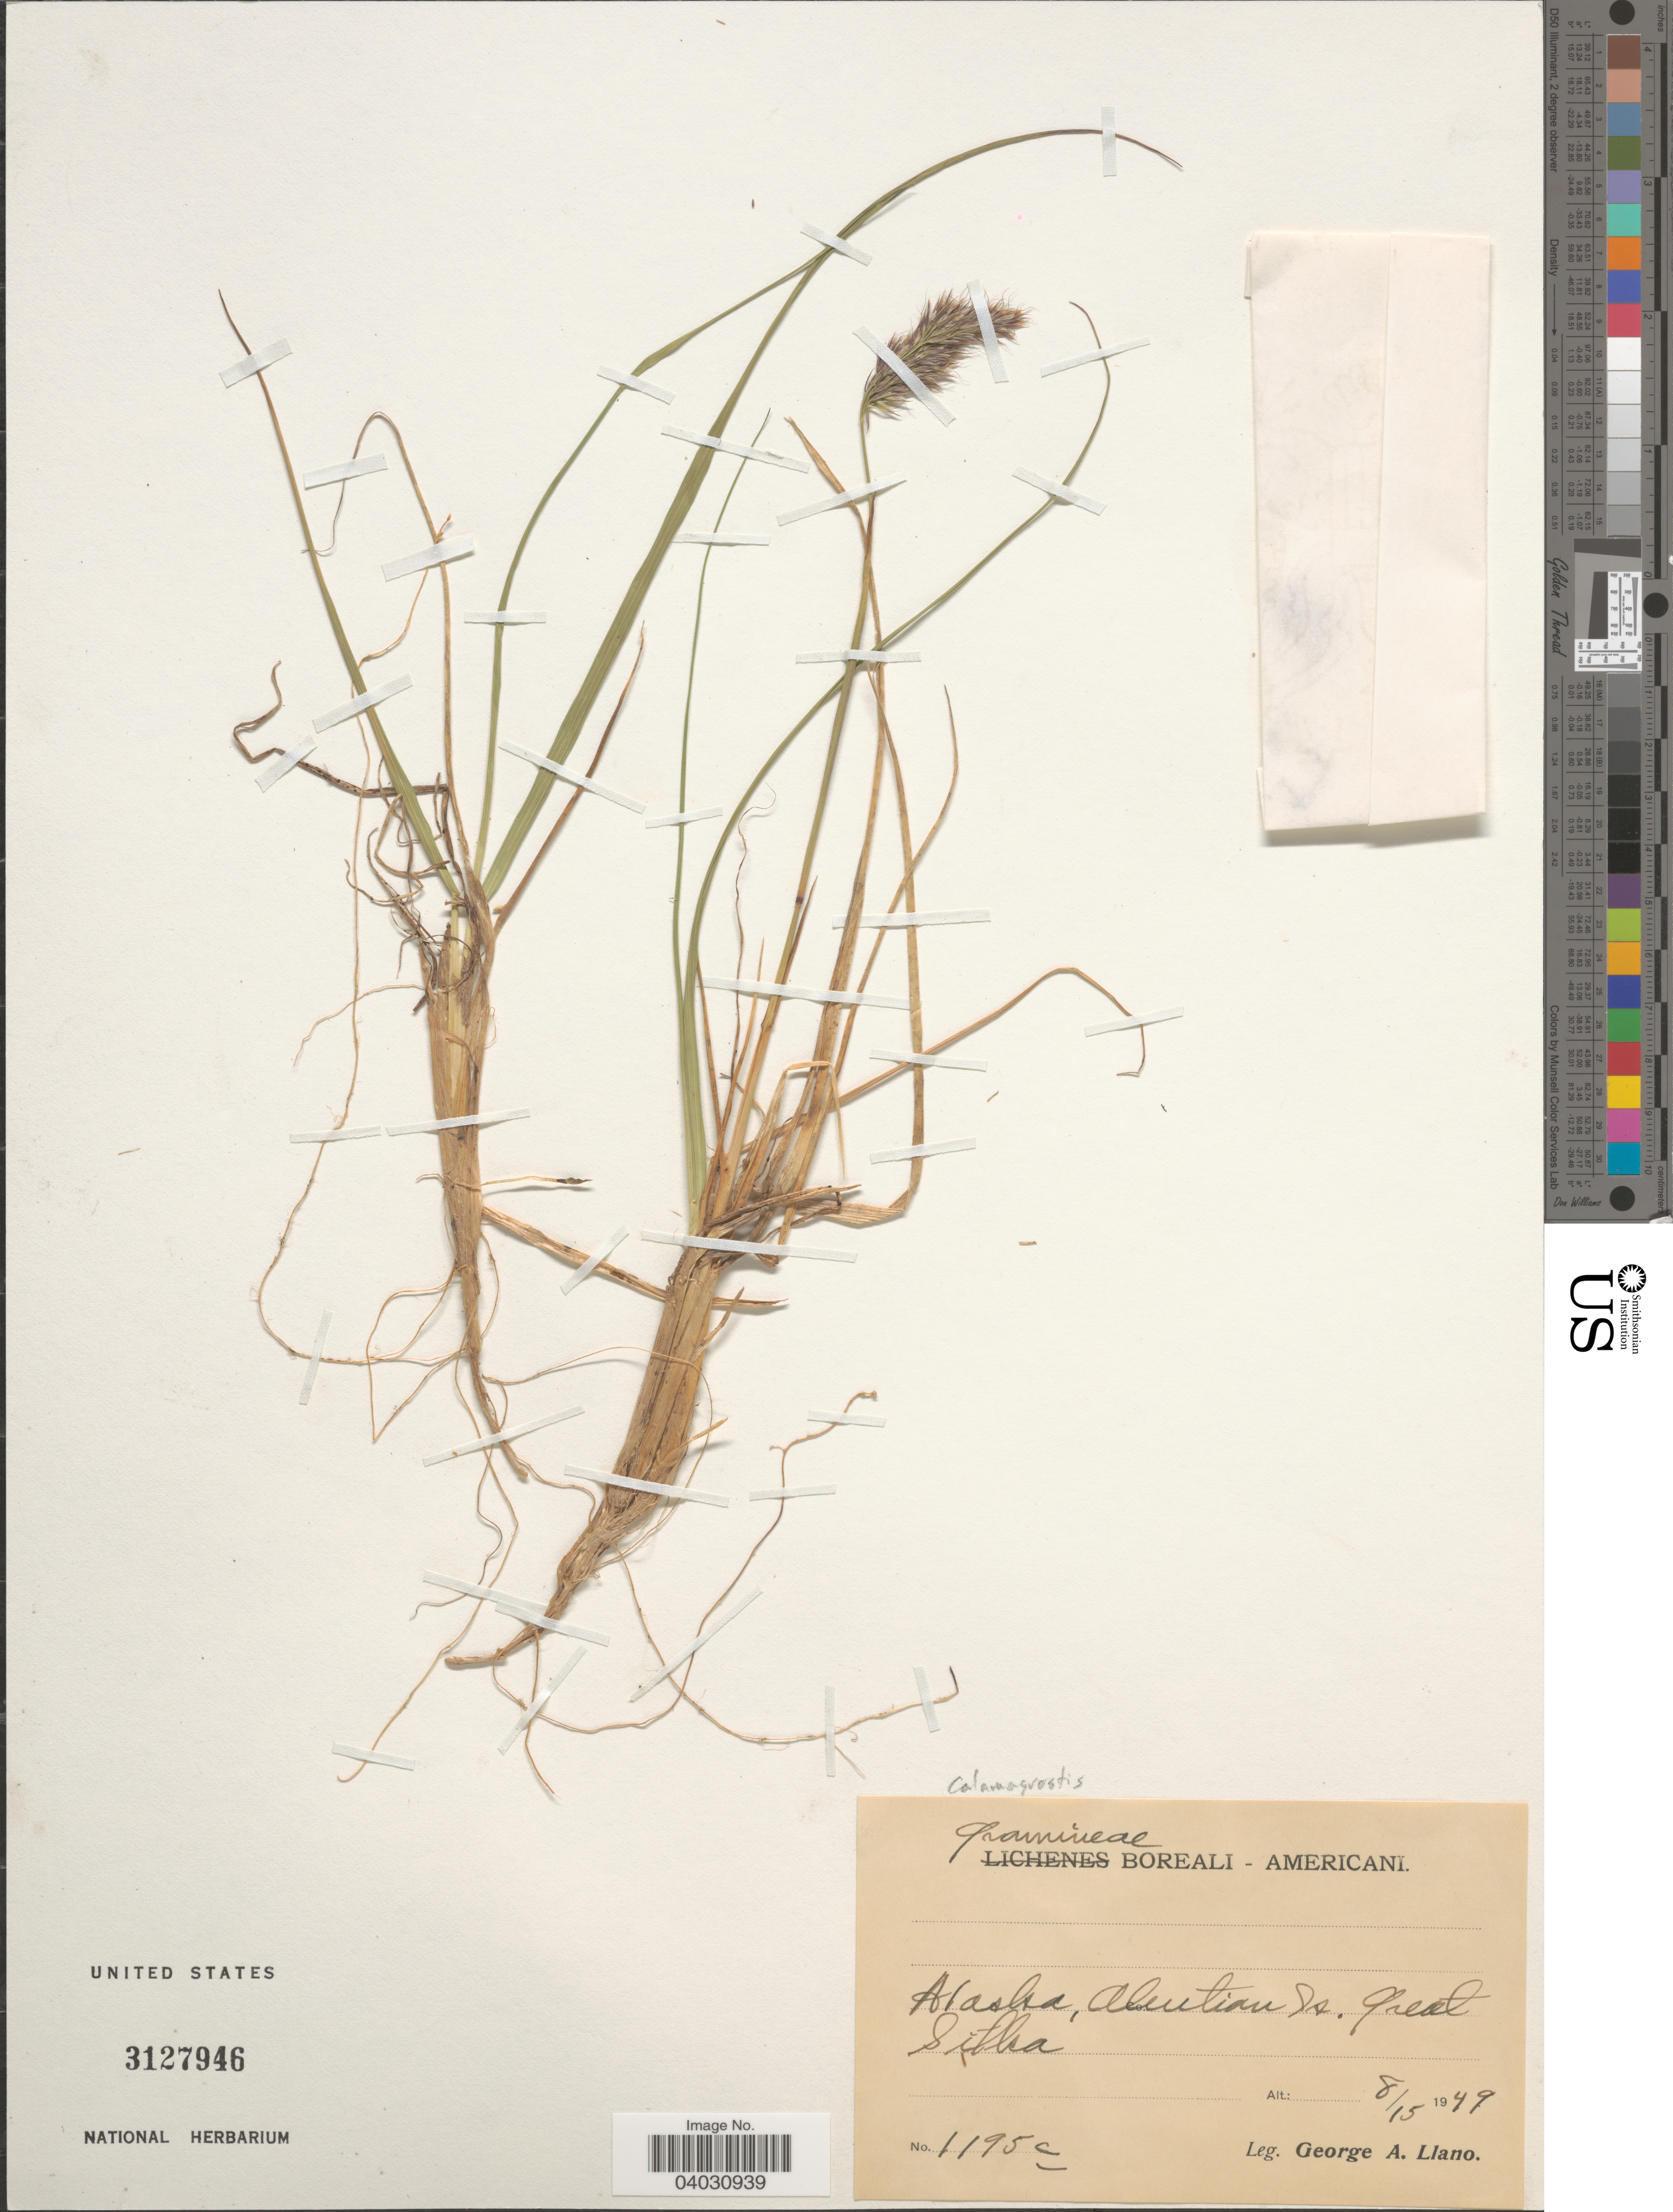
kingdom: Plantae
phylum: Tracheophyta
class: Liliopsida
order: Poales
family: Poaceae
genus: Calamagrostis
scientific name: Calamagrostis sp.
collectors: G. Llano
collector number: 1195c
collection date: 1949-08-15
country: United States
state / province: Alaska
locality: Aleutian Is., Great Sitka.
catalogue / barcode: US 3127946